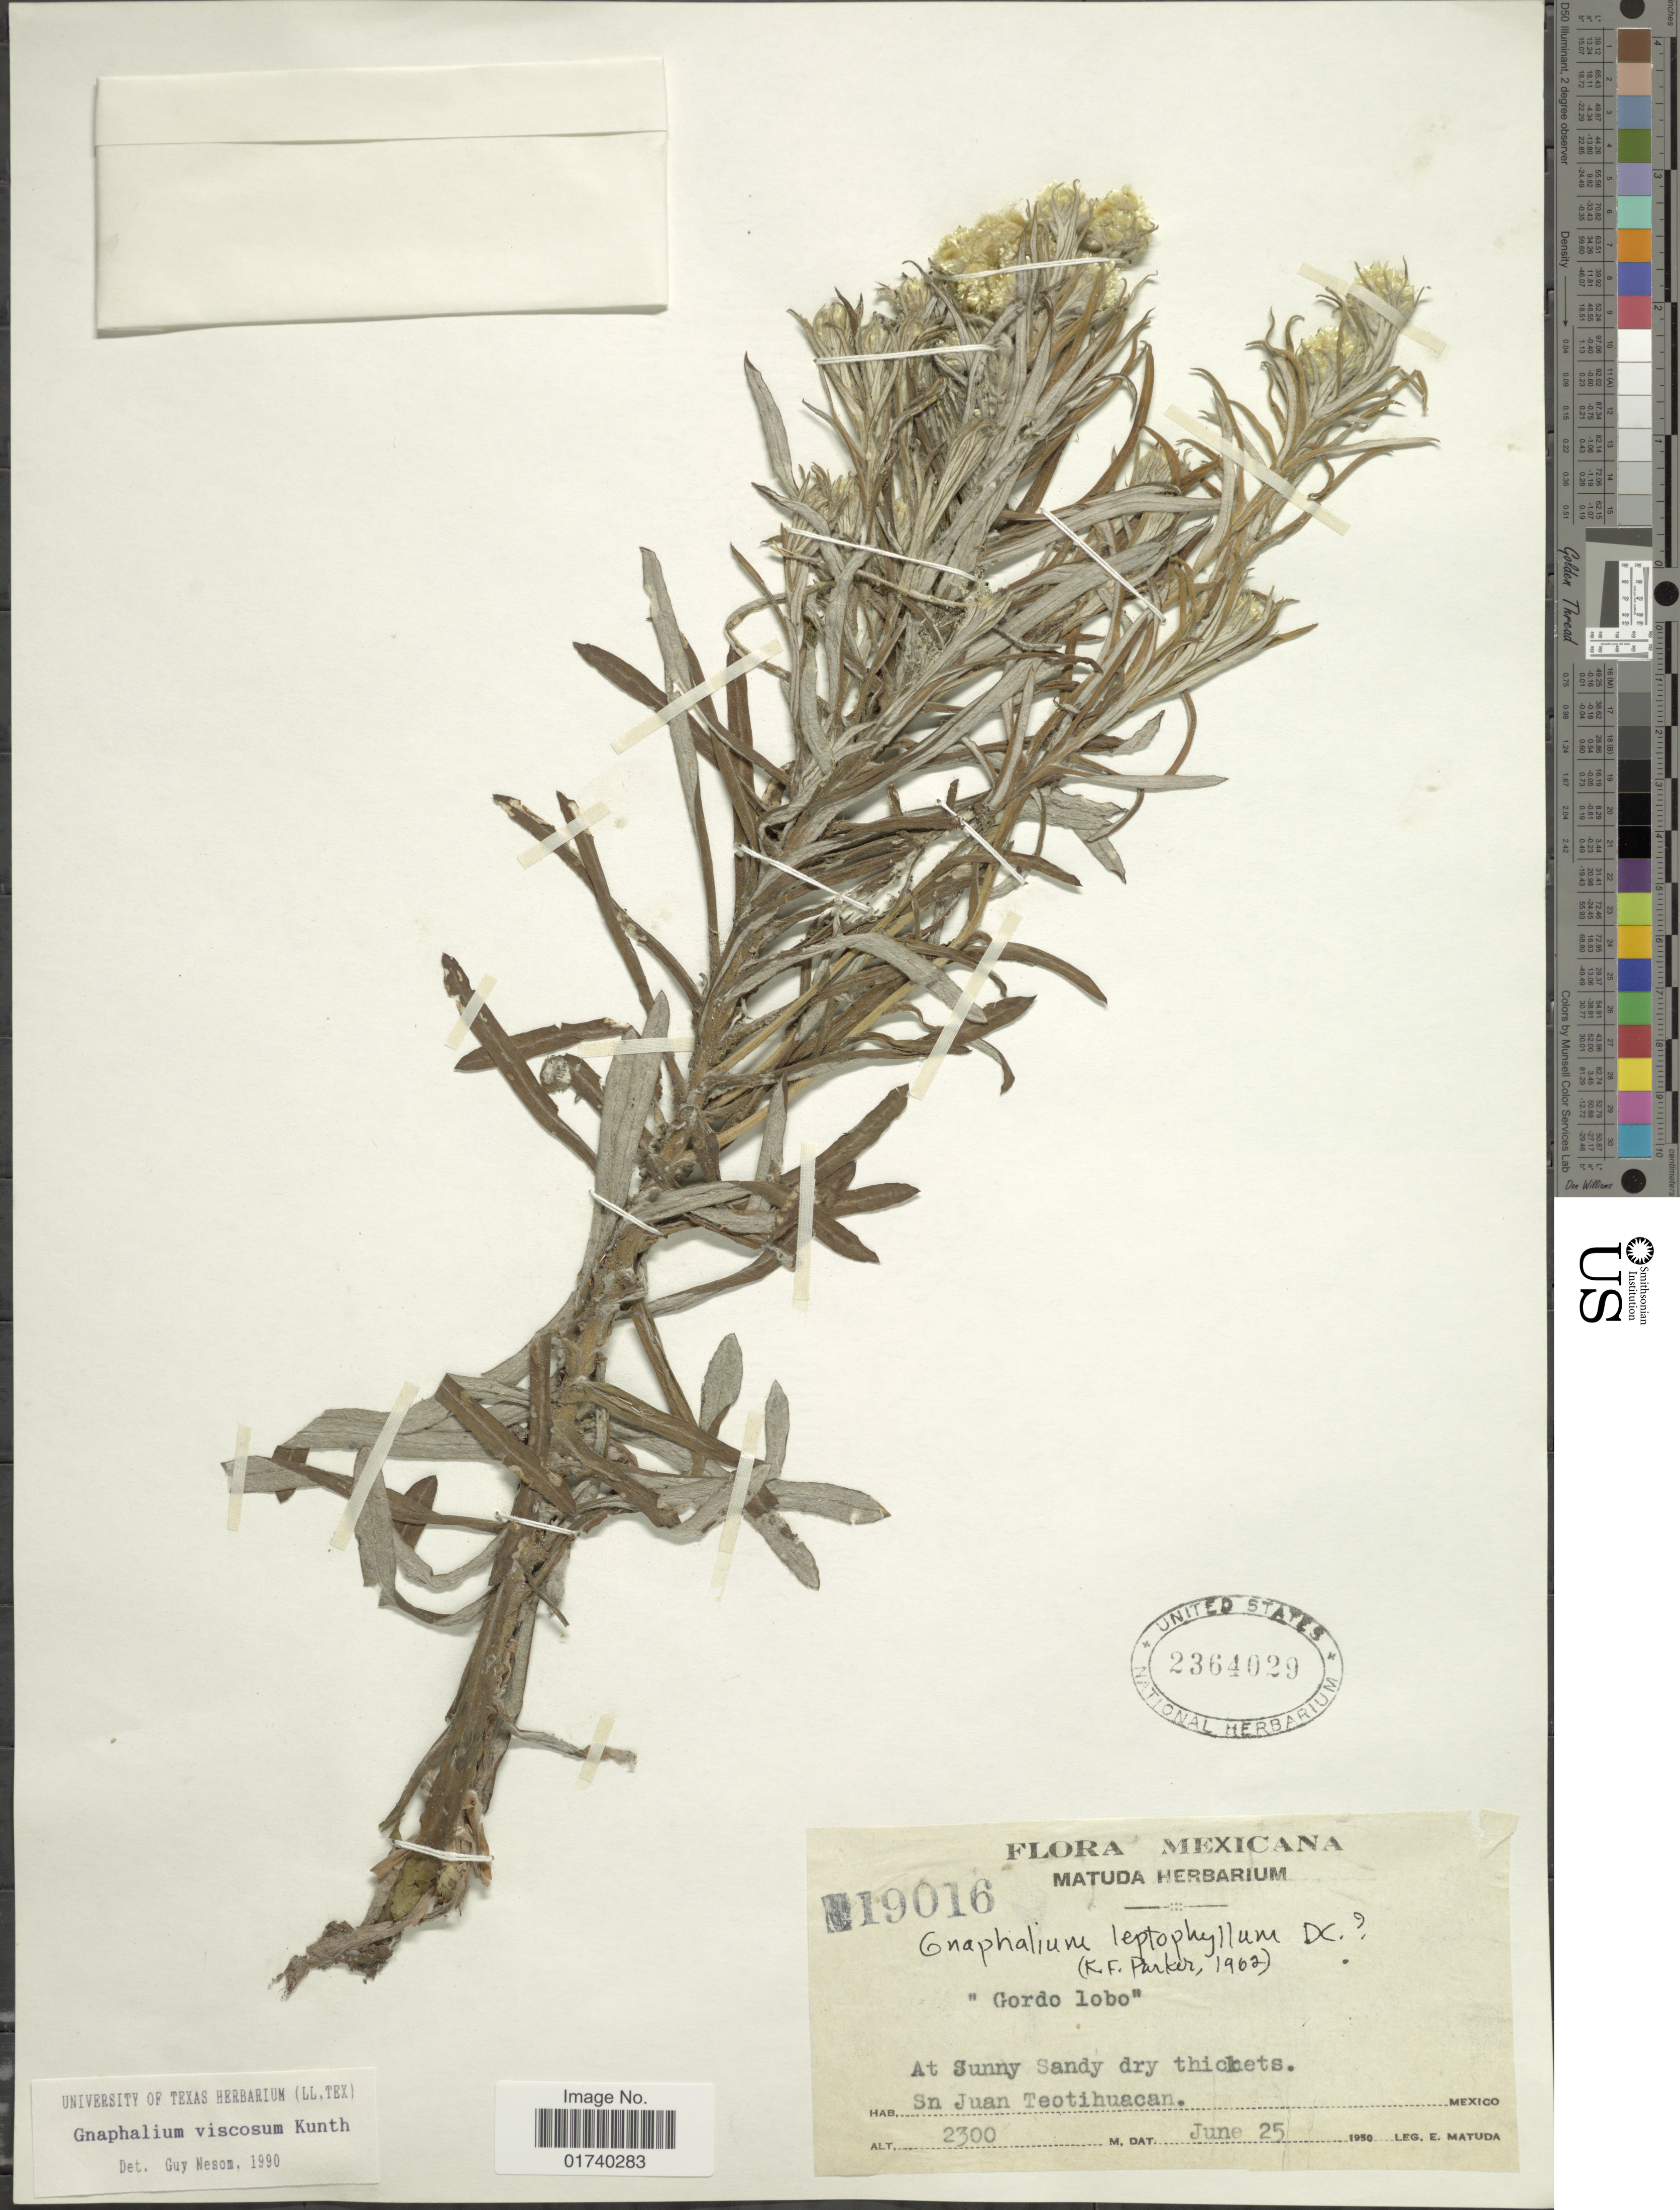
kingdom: Plantae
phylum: Tracheophyta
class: Magnoliopsida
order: Asterales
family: Asteraceae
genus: Pseudognaphalium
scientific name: Pseudognaphalium viscosum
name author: (Kunth) Anderb.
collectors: E. Matuda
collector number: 19016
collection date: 1950-06-25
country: Mexico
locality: Gordo lobo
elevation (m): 2300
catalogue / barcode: US 2364029